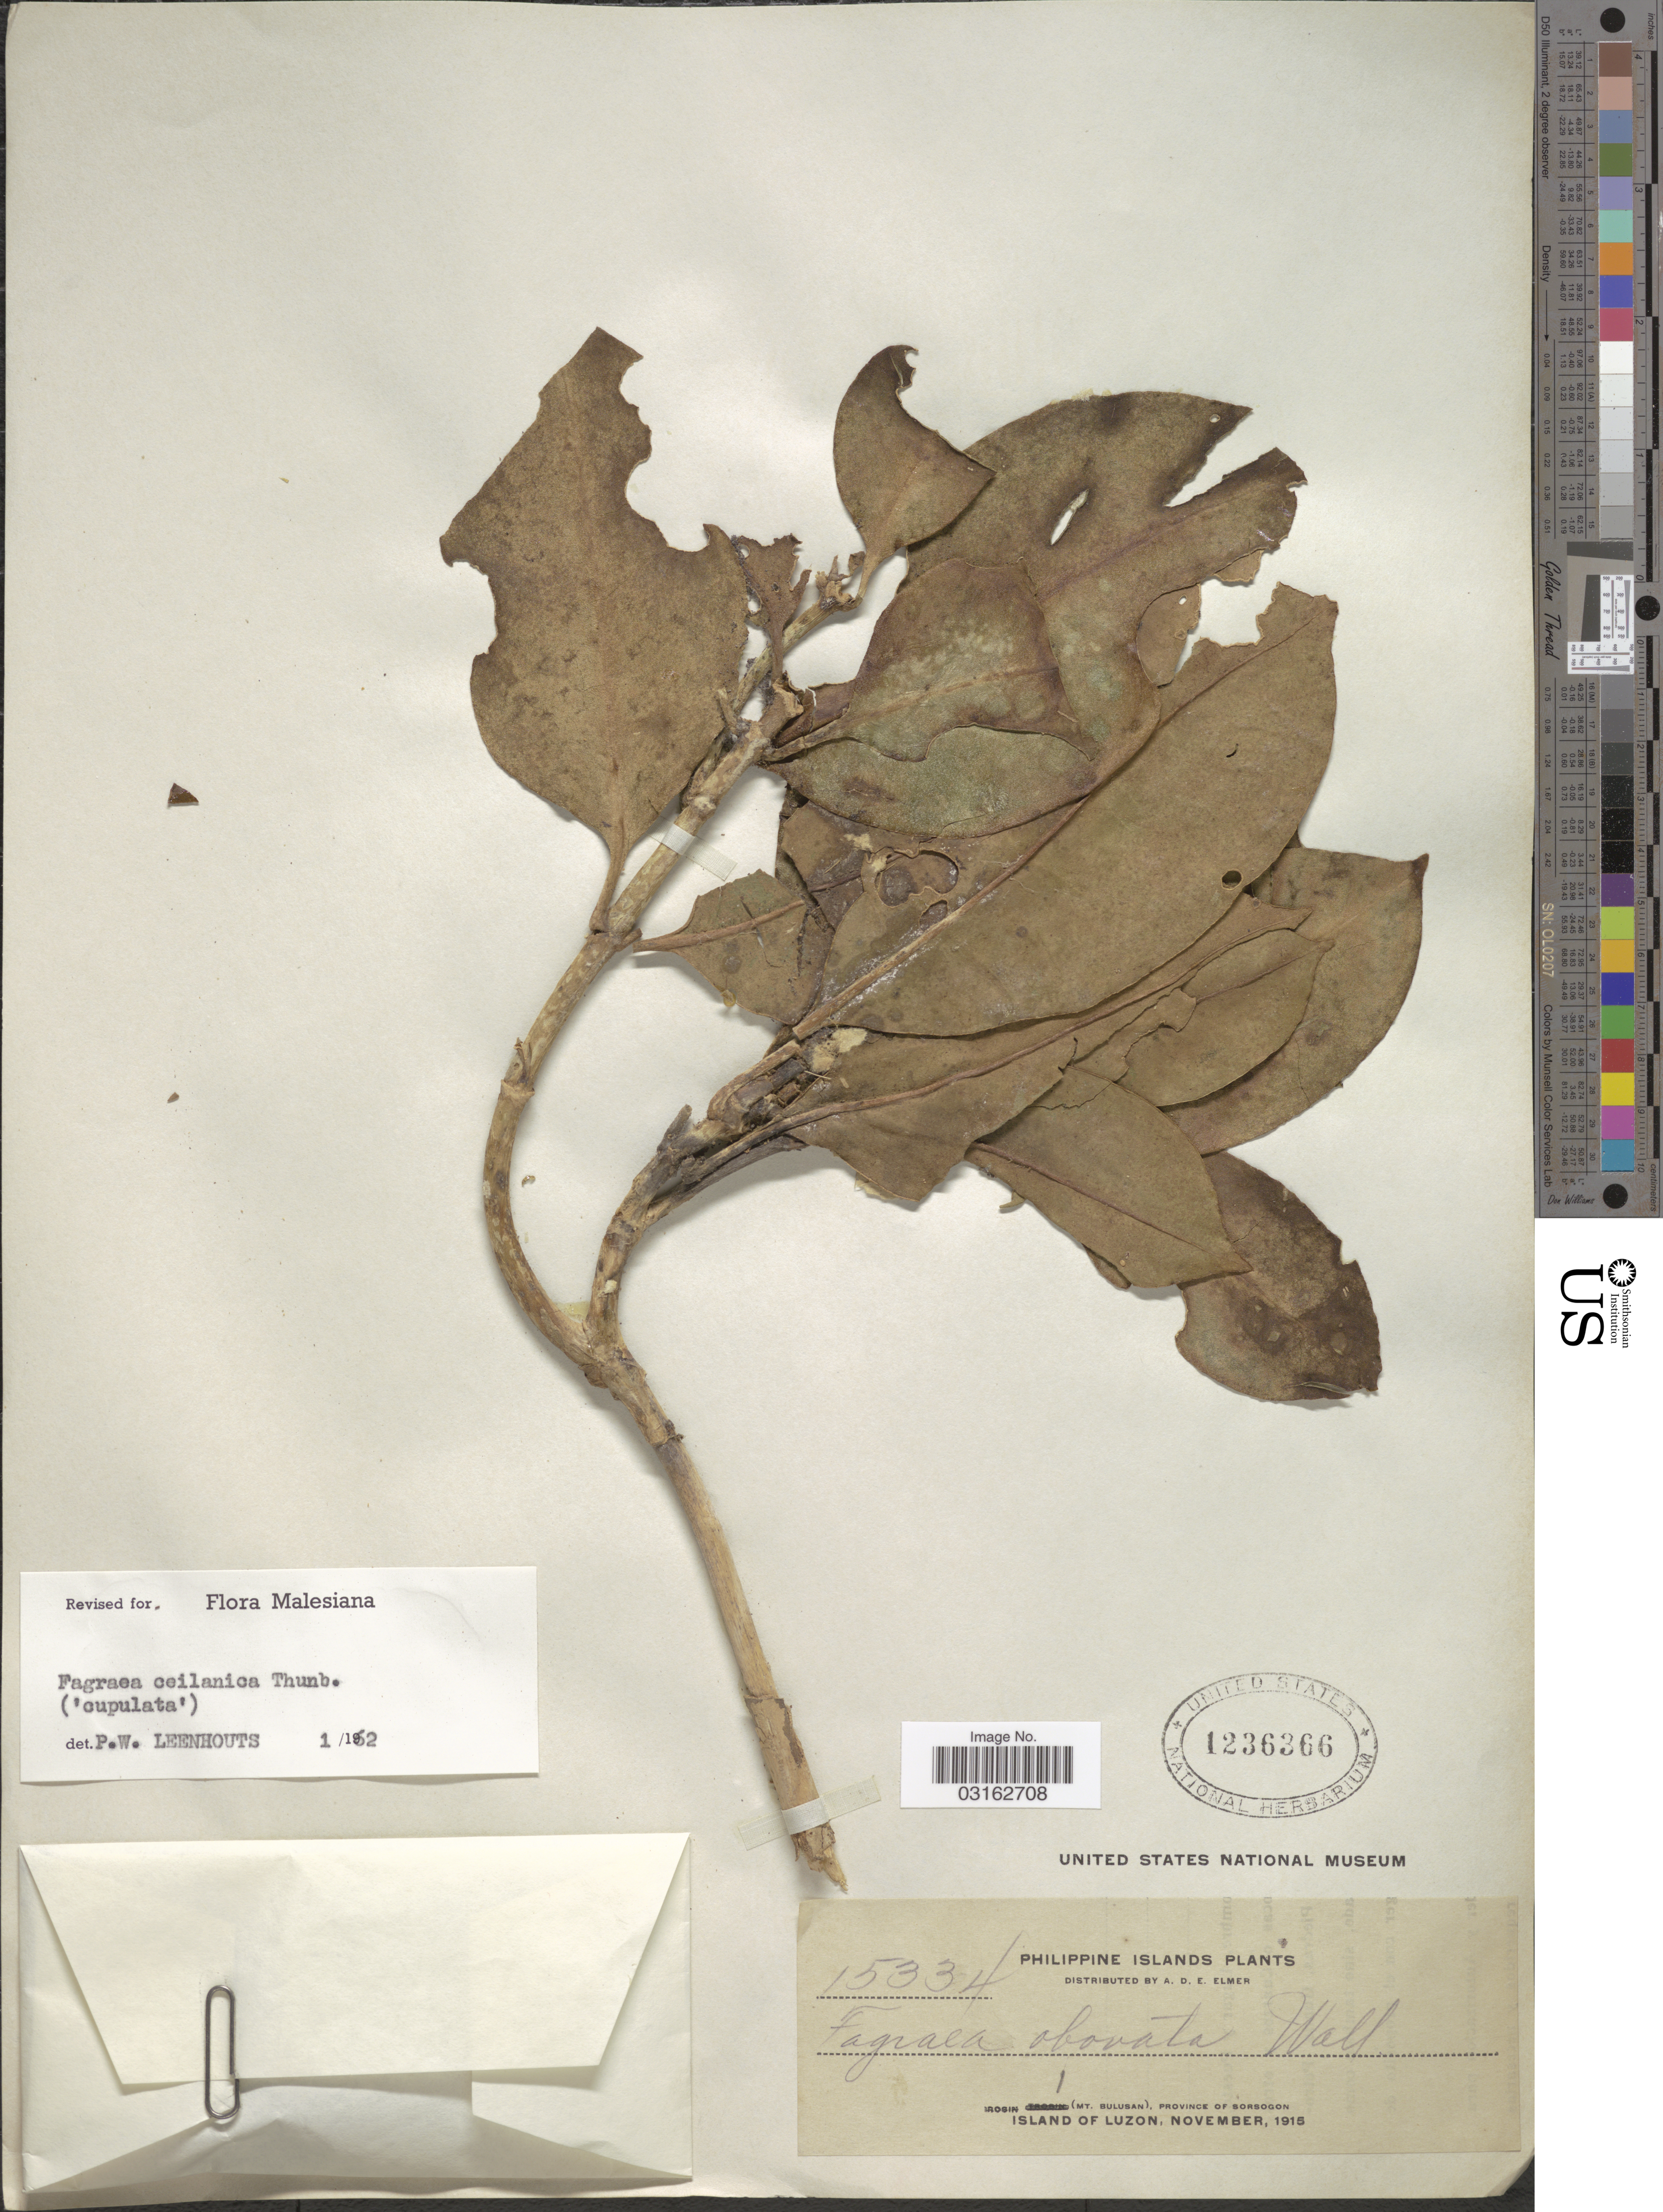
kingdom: Plantae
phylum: Tracheophyta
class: Magnoliopsida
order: Gentianales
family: Gentianaceae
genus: Fagraea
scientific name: Fagraea ceilanica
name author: Thunb.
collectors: A. D. E. Elmer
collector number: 15334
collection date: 1915-11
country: Philippines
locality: Irosin (Mt. Bulusan), Province of Sorsogon, Island of Luzon.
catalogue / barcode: US 1236366